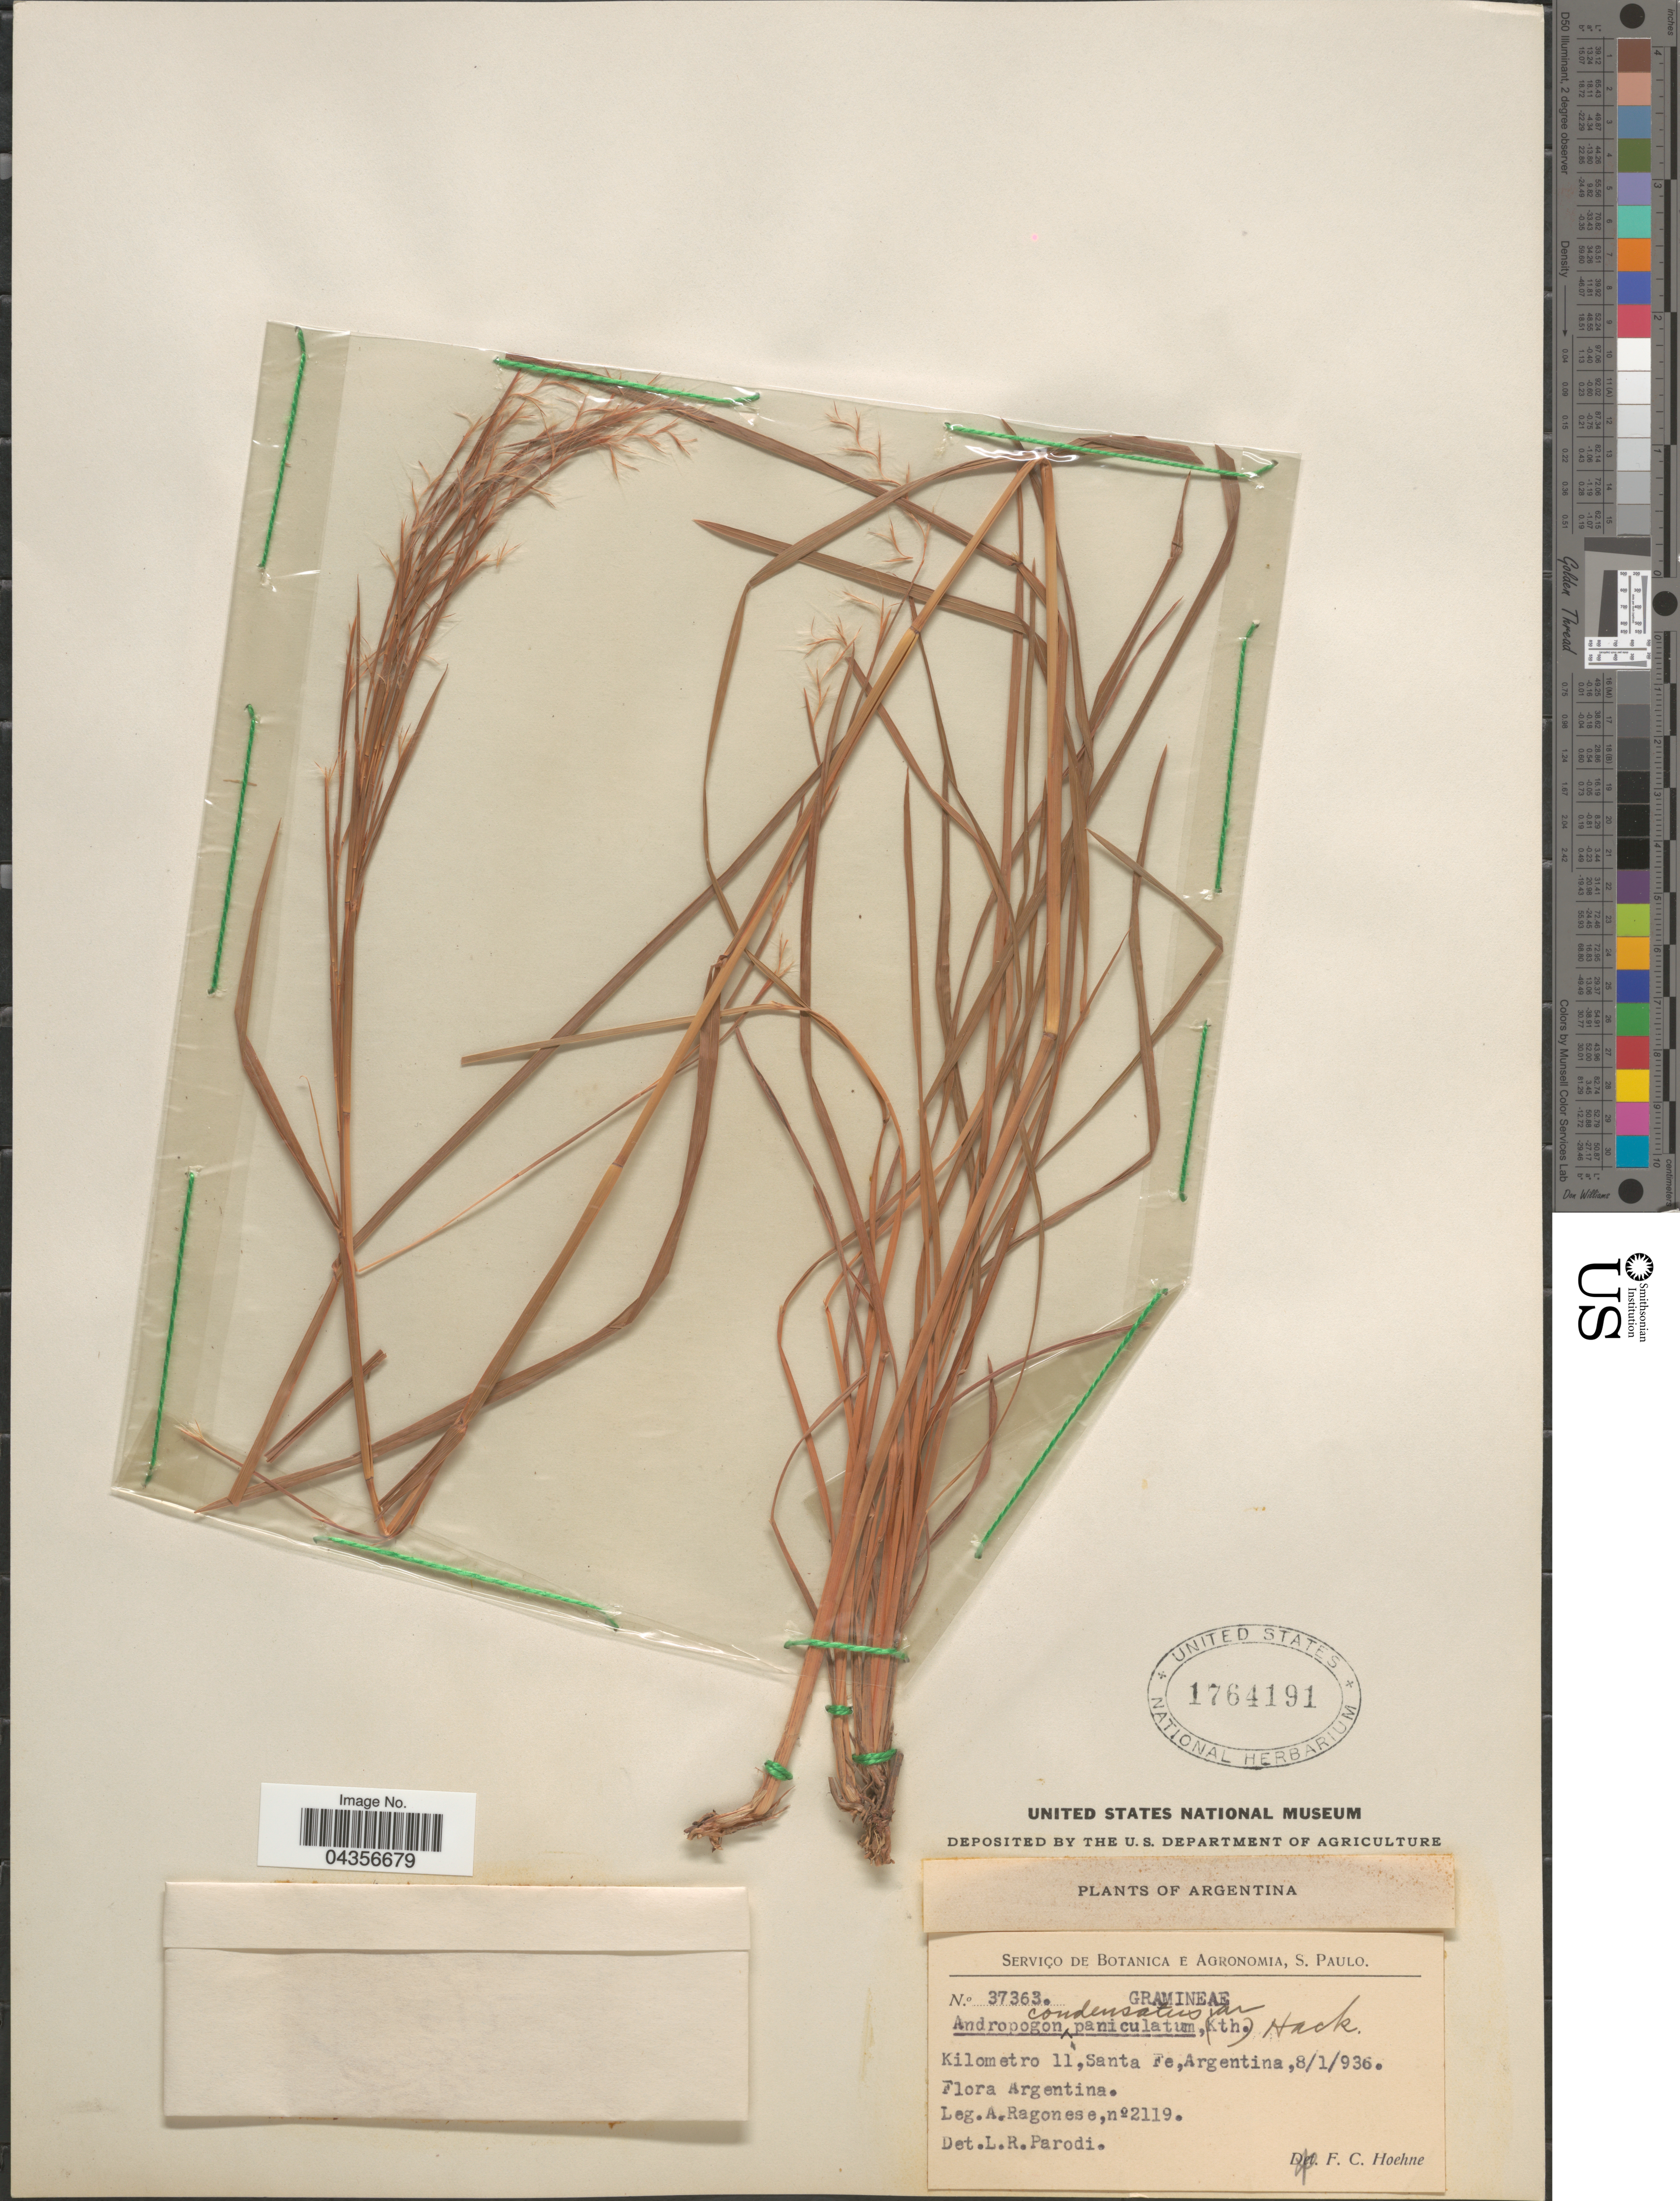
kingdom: Plantae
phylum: Tracheophyta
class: Liliopsida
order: Poales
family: Poaceae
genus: Schizachyrium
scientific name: Schizachyrium microstachyum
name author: (Desv. ex Ham.) Roseng. et al.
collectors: A. Ragonese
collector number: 2119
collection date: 1936-01-08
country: Argentina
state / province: Santa Fe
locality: Kilometre 11, Santa Fe.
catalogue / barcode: US 1764191